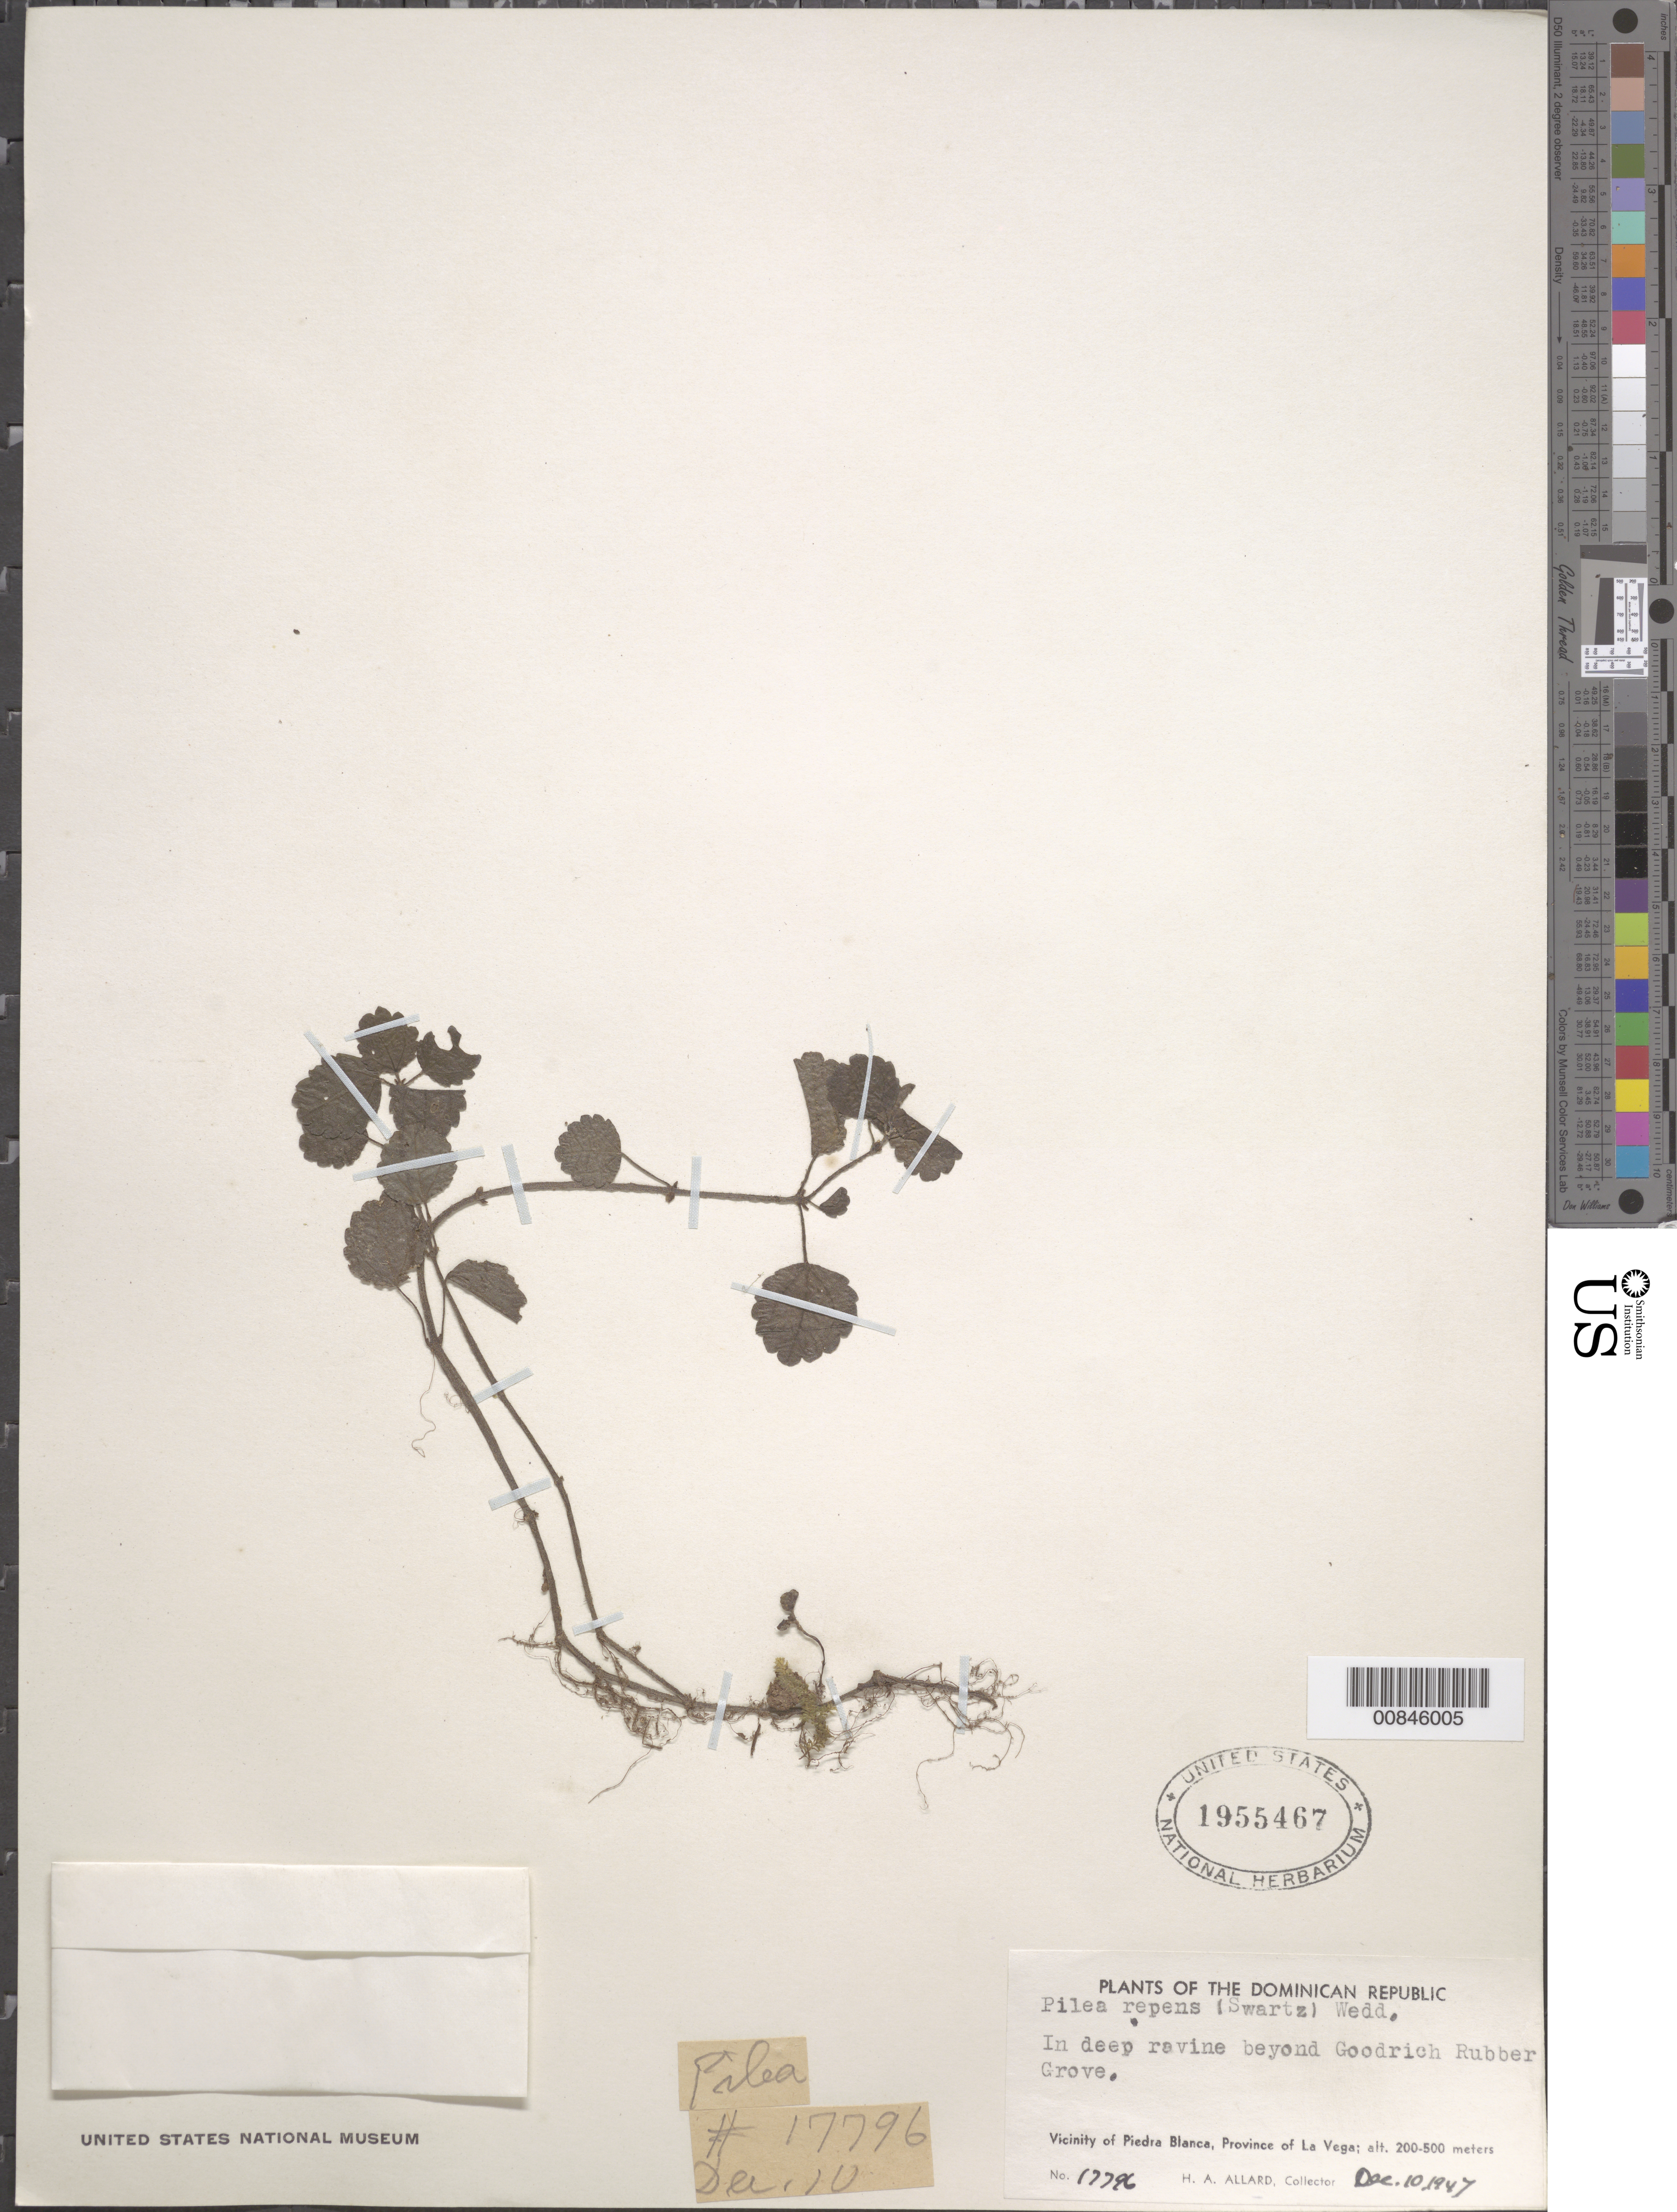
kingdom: Plantae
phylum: Tracheophyta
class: Magnoliopsida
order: Rosales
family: Urticaceae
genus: Pilea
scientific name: Pilea repens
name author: (Sw.) Wedd.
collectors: H. A. Allard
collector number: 17796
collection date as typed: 10 Dec 1947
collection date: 1947-12-10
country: Dominican Republic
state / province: La Vega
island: Hispaniola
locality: In deep ravine beyond Goodrich Rubber Grove. Vicinity of Piedra Blanca.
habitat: In deep ravine.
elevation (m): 200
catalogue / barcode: US 1955467